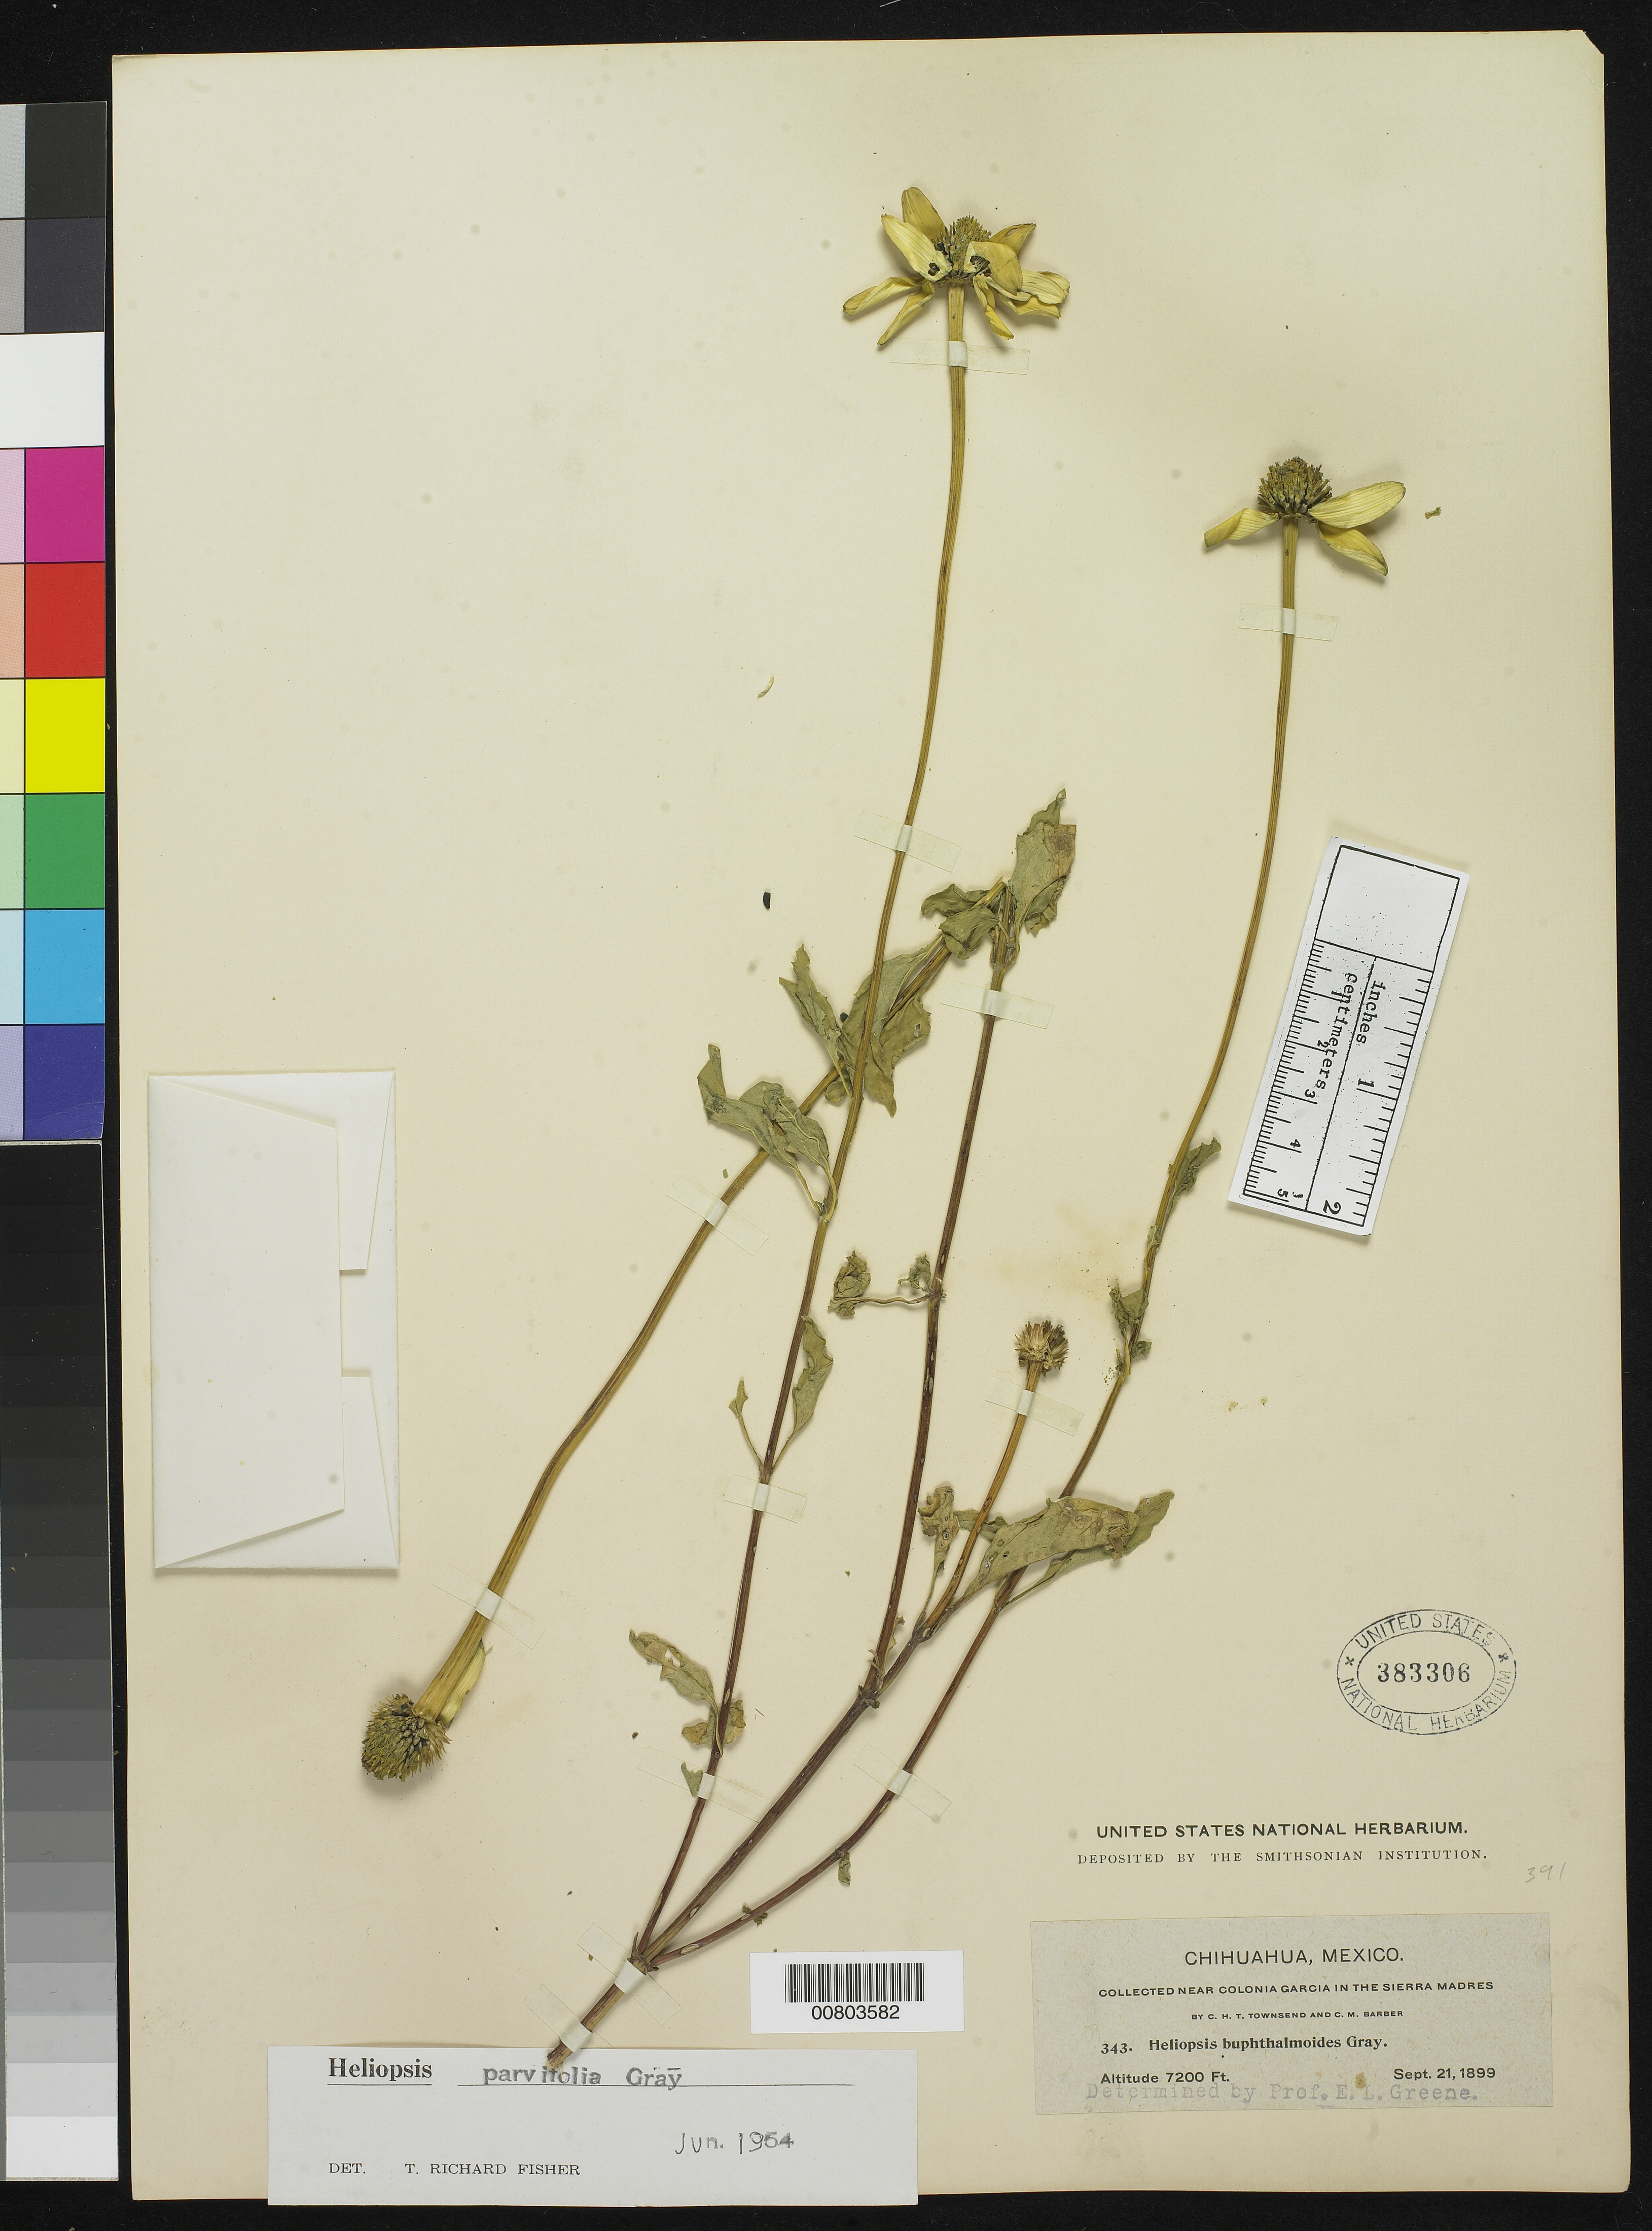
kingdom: Plantae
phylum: Tracheophyta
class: Magnoliopsida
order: Asterales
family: Asteraceae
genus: Heliopsis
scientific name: Heliopsis parvifolia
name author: A. Gray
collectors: C. H. T. Townsend & C. Barber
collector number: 343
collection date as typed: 21 Sep 1899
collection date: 1899-09-21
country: Mexico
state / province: Chihuahua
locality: Sierra Madre near Colonia García.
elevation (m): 2195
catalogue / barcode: US 383306